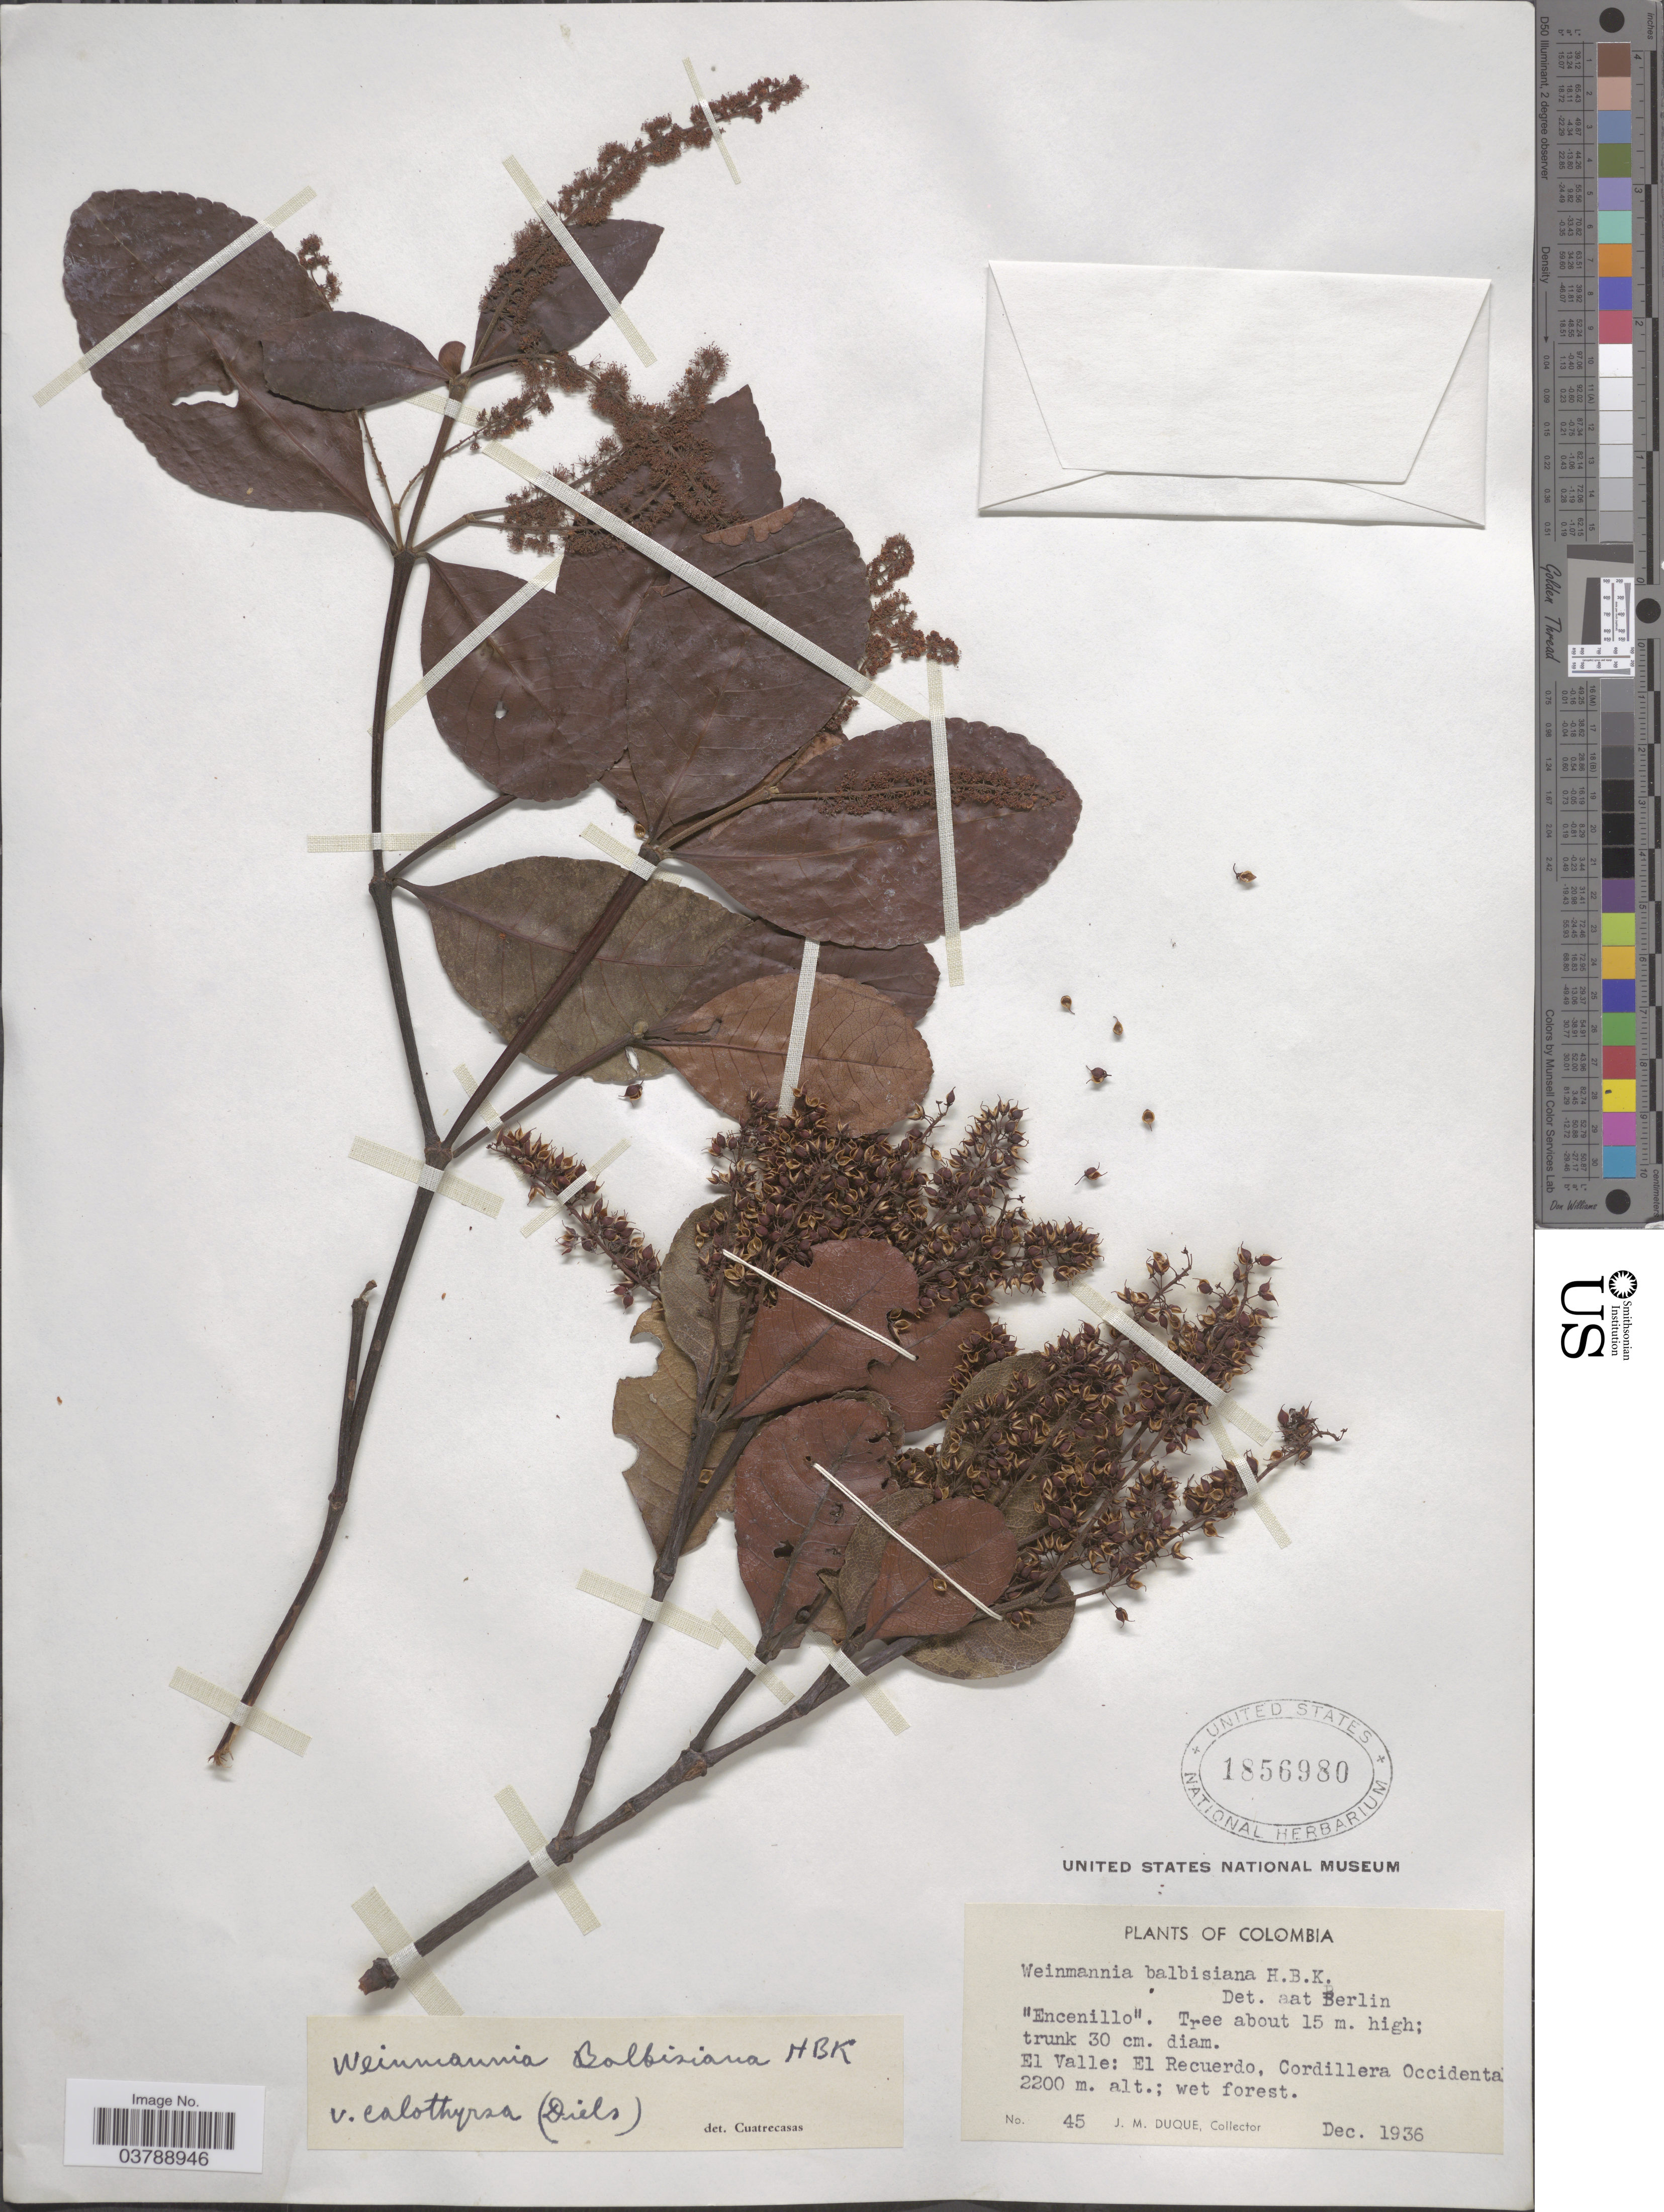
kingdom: Plantae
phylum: Tracheophyta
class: Magnoliopsida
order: Oxalidales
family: Cunoniaceae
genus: Weinmannia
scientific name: Weinmannia calothyrsa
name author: Diels in Urb.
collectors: J. Duque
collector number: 45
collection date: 1936-12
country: Colombia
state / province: Valle del Cauca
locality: El Valle: El Recuerdo, Cordillera Occidenta!.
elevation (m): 2200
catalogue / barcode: US 1856980